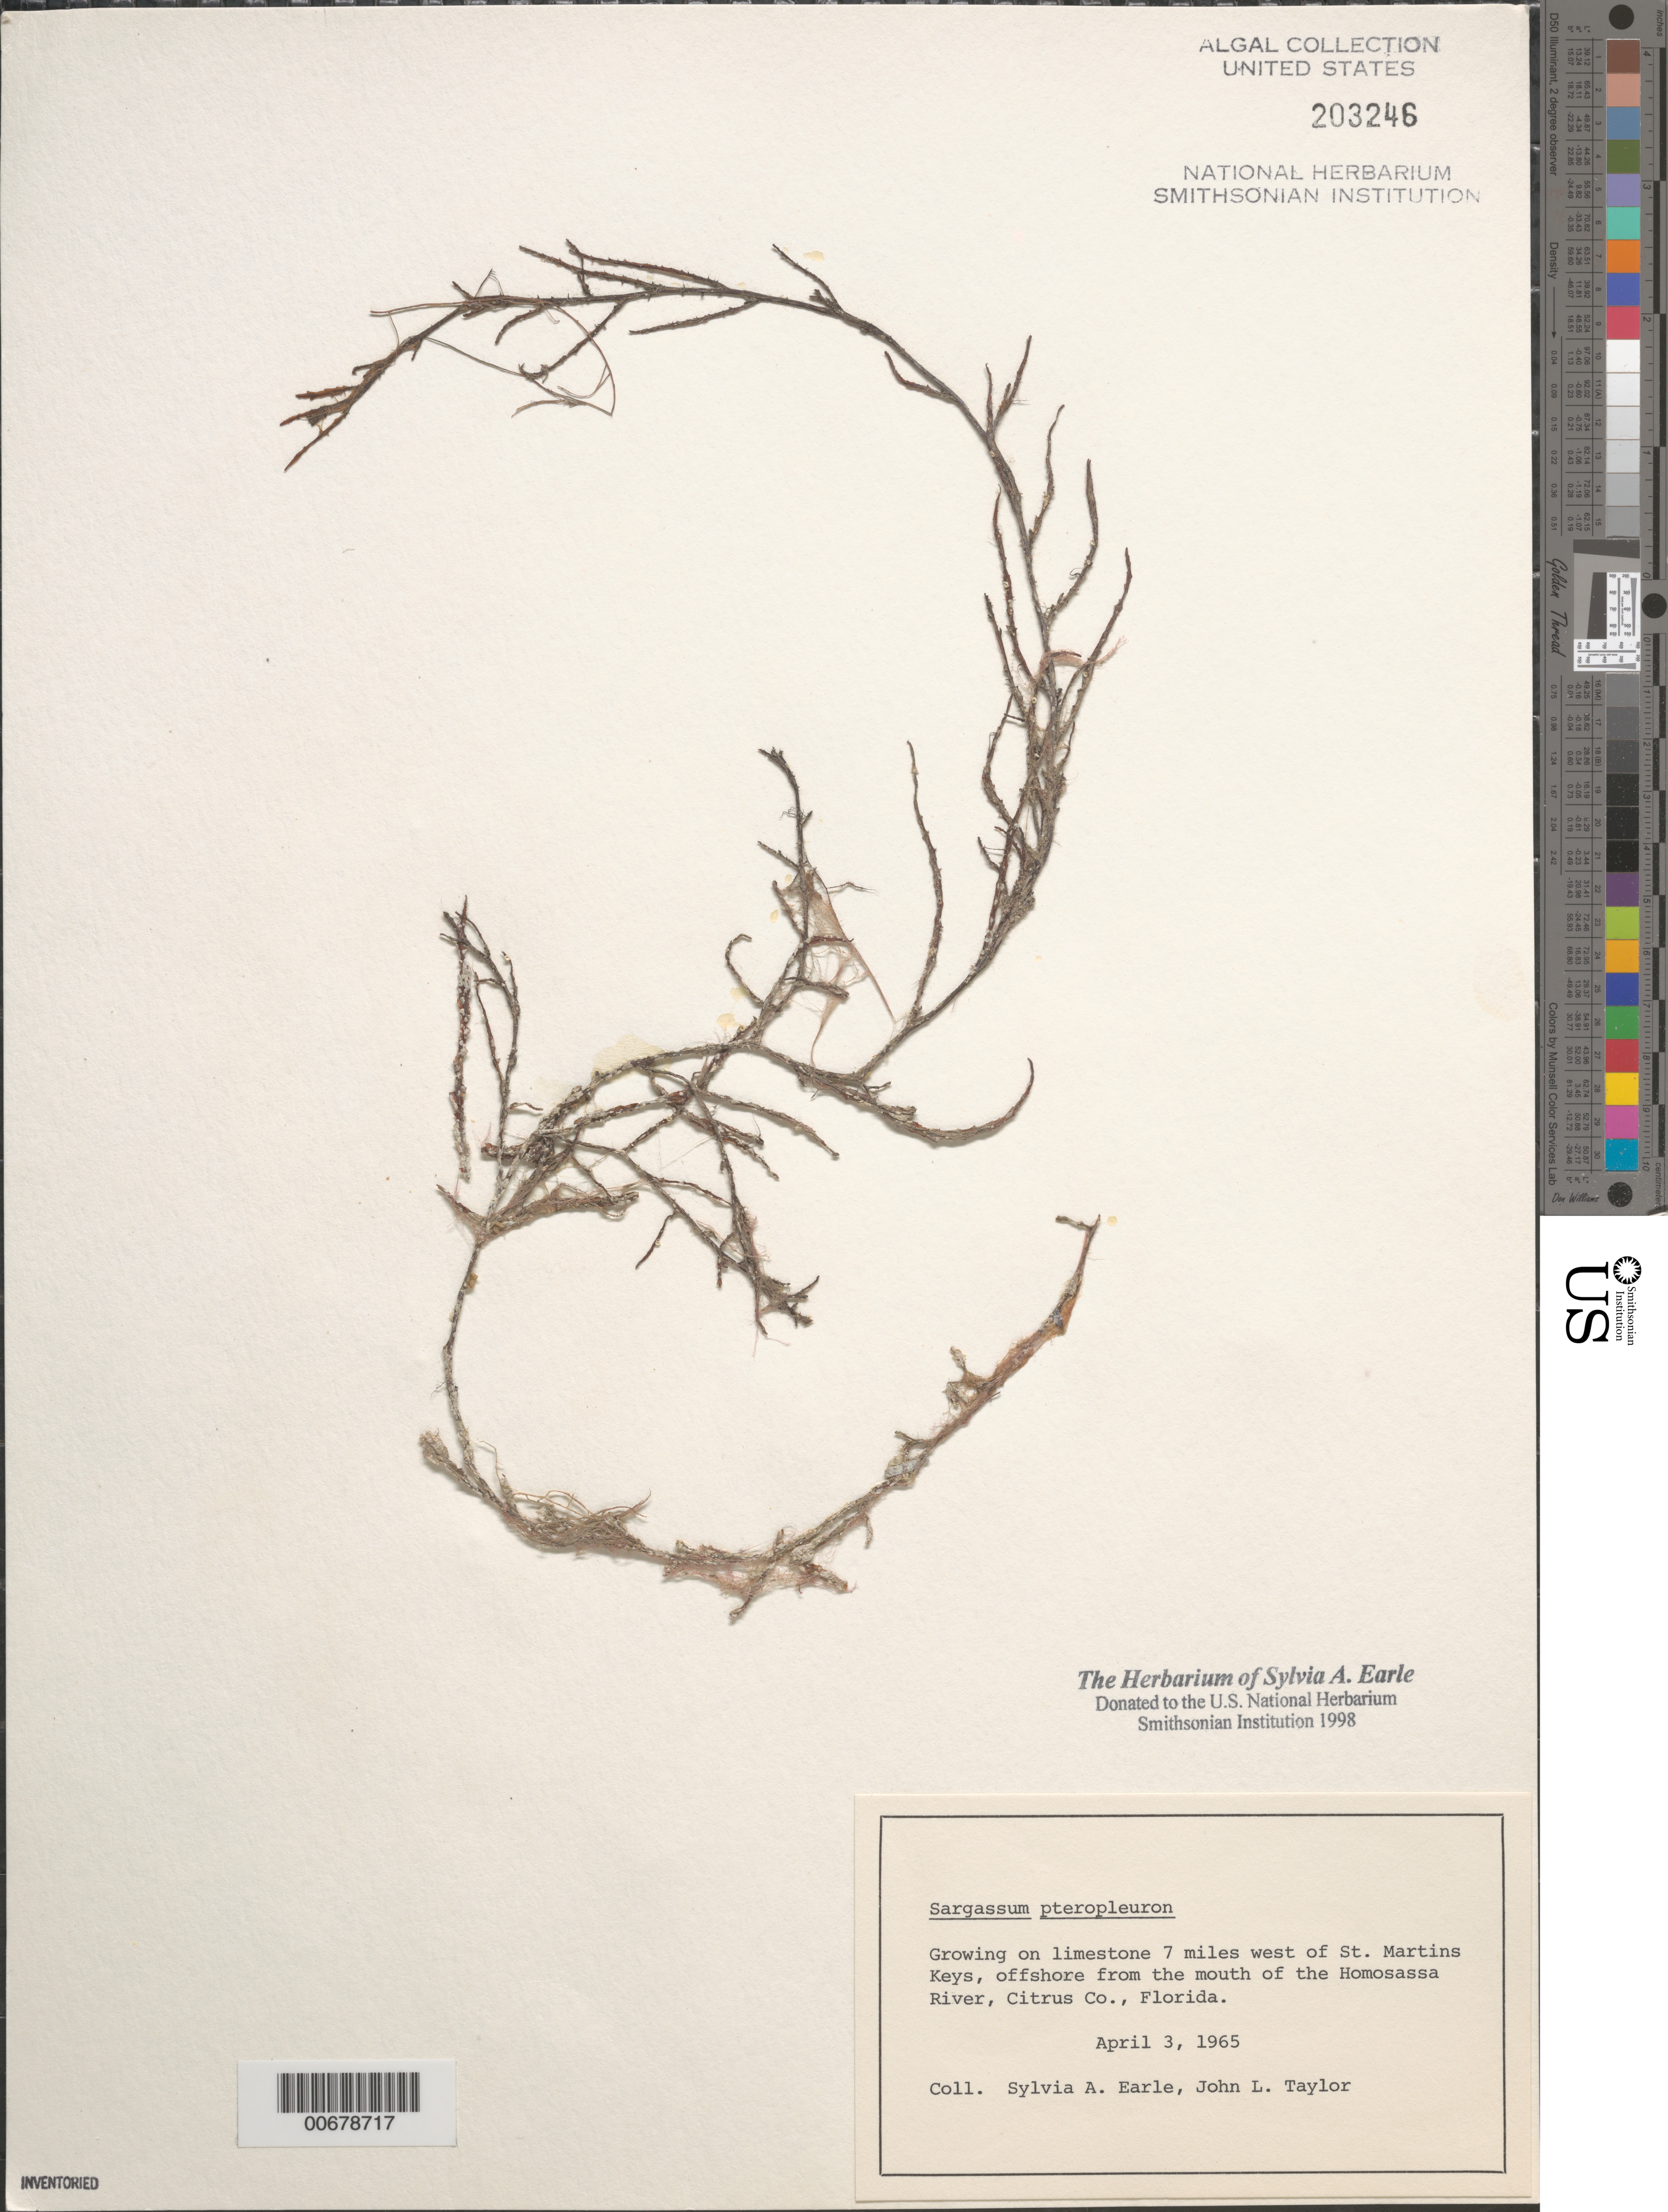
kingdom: Chromista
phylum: Ochrophyta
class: Phaeophyceae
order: Fucales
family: Sargassaceae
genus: Sargassum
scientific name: Sargassum pteropleuron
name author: Grunow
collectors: S. A. Earle & J. L. Taylor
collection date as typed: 03 Apr 1965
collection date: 1965-04-03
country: United States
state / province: Florida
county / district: Citrus County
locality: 7 miles west of St. Martins Keys, off Homosassa River mouth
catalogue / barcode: US 203246